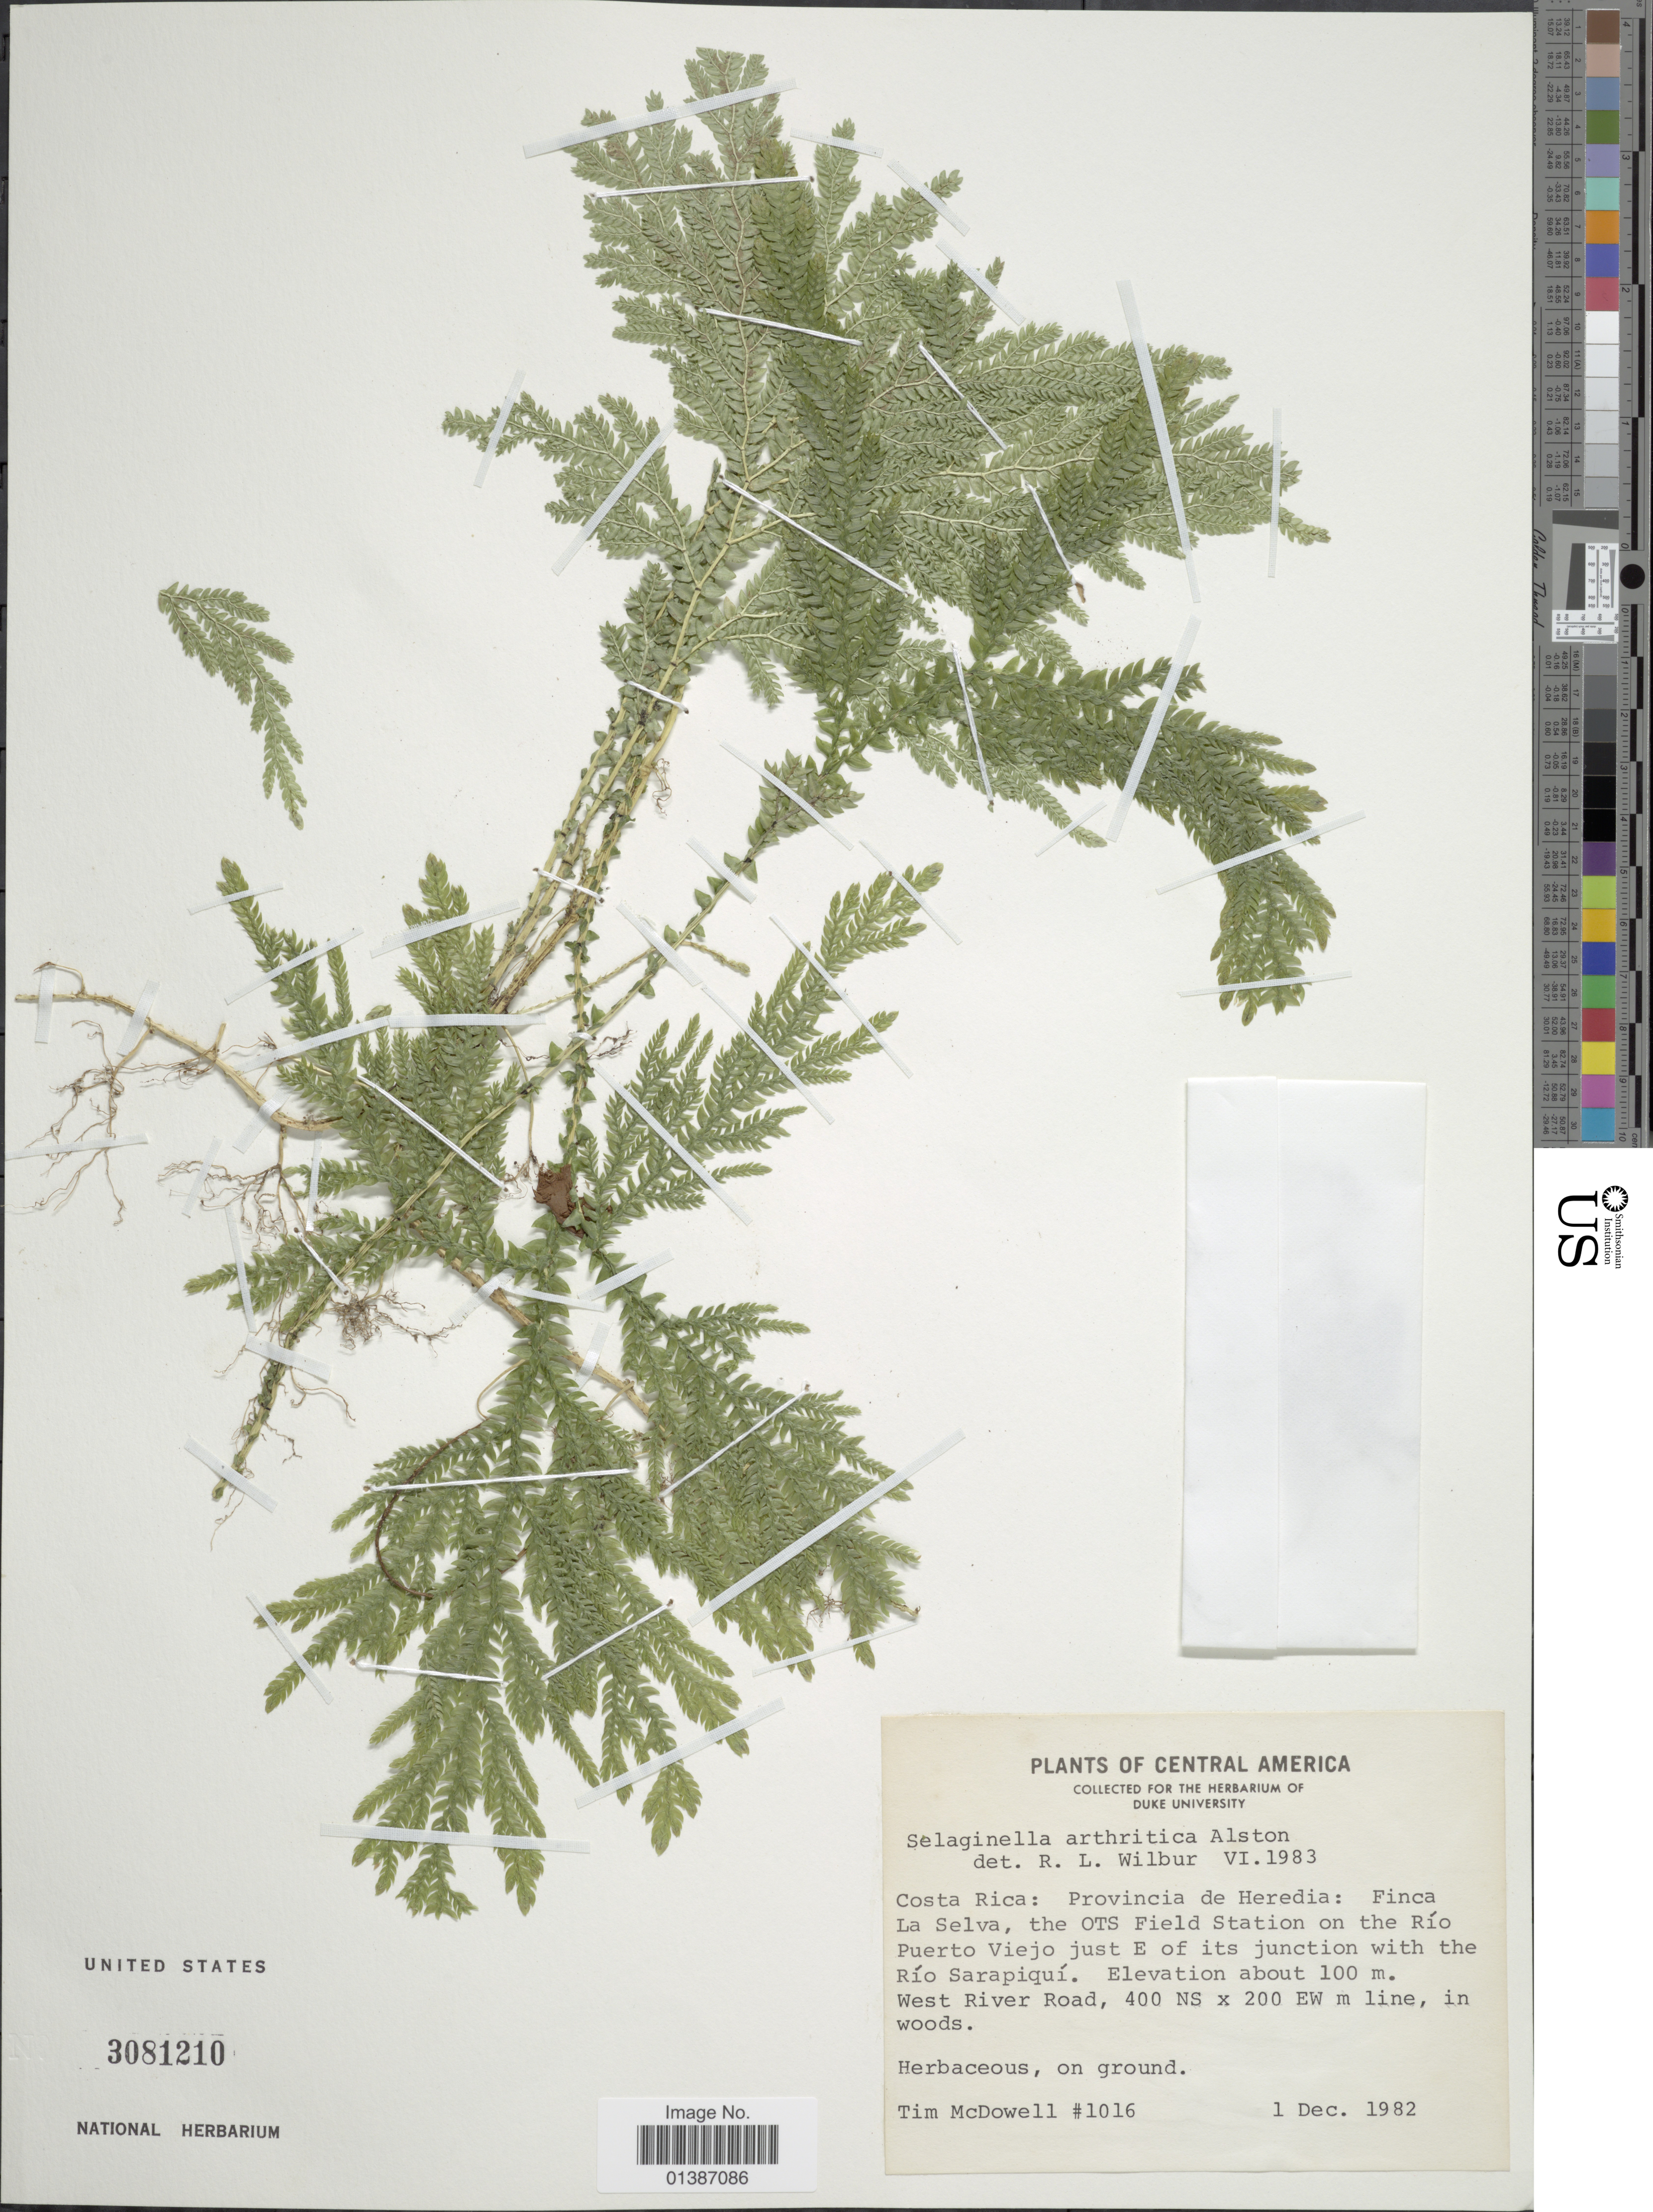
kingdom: Plantae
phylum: Tracheophyta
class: Lycopodiopsida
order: Selaginellales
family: Selaginellaceae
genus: Selaginella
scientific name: Selaginella arthritica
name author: Alston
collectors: T. McDowell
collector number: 1016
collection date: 1982-12-01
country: Costa Rica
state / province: Heredia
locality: Provincia de Hereda: Finca La Selva, the OTS Field Station on the Río Puerto Viejo just E of its junction with the Río Sarapiquí, west River Road, 400 NS [Foreign script] 200 EW m line, in woods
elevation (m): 100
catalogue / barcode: US 3081210